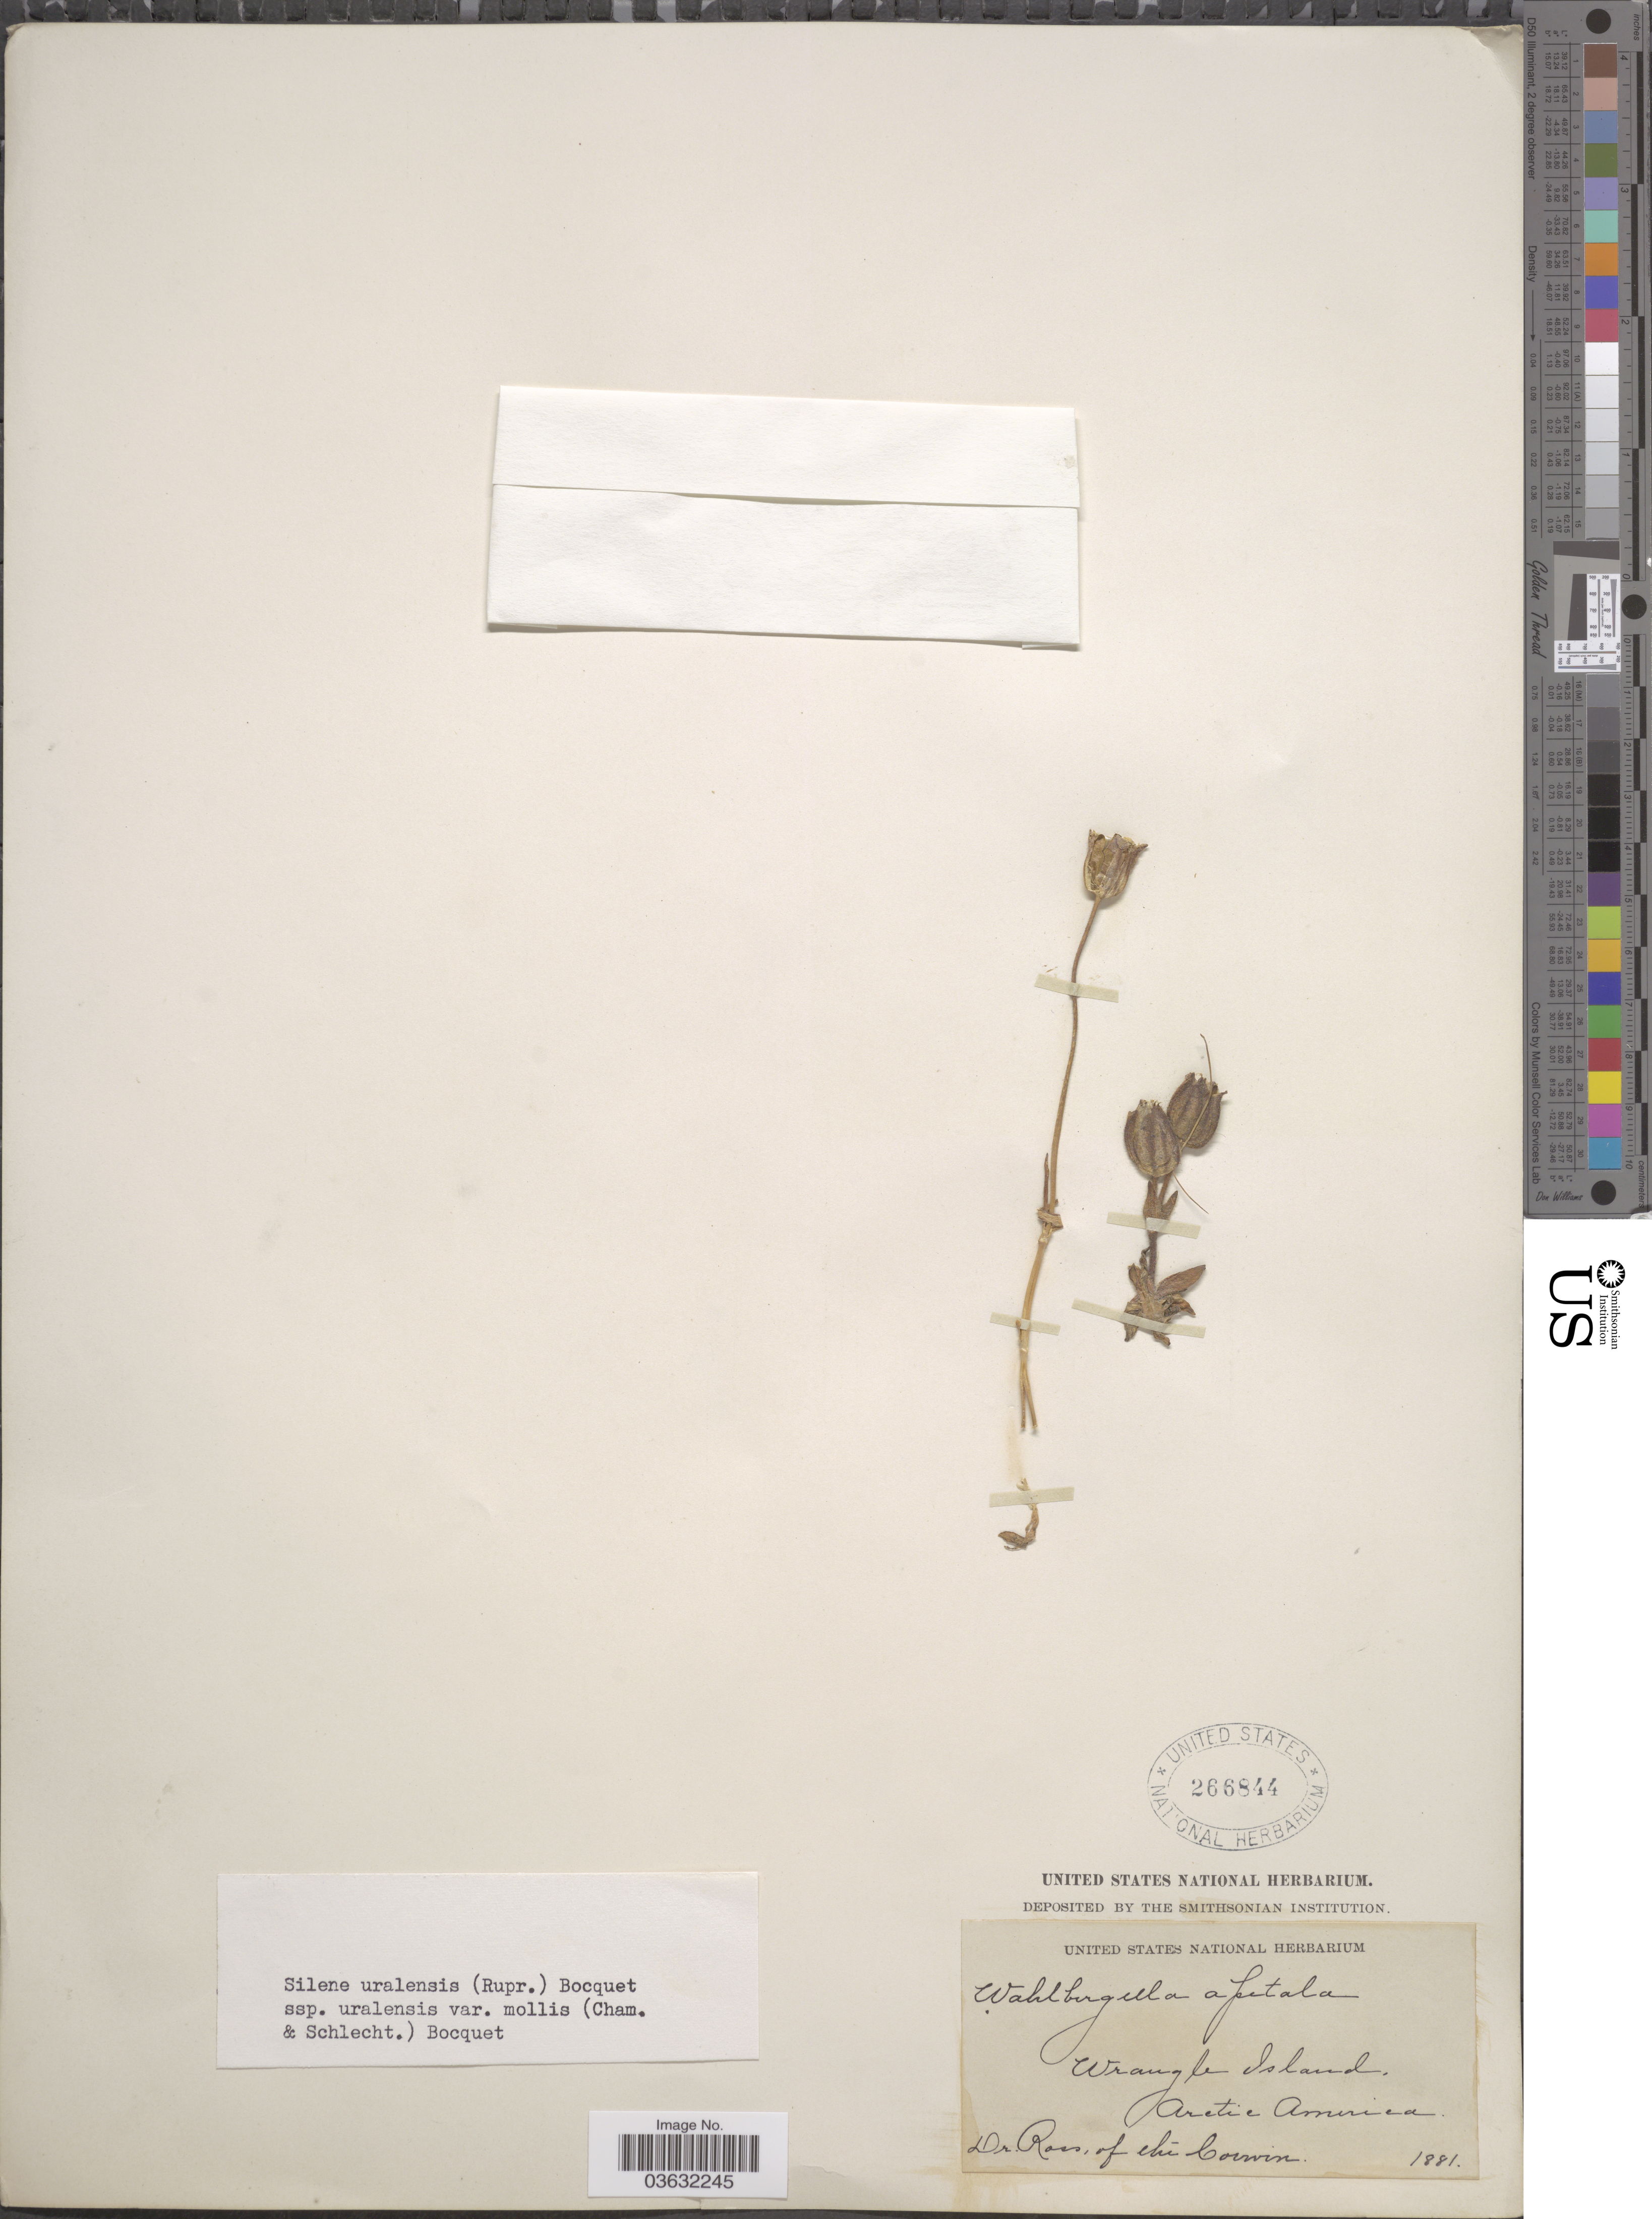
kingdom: Plantae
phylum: Tracheophyta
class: Magnoliopsida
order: Caryophyllales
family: Caryophyllaceae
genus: Silene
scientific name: Silene uralensis var. mollis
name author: (Cham. & Schltdl.) Bocquet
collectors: -. Ross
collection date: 1881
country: United States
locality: Wrangle Island. Arctic America.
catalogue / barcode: US 266844